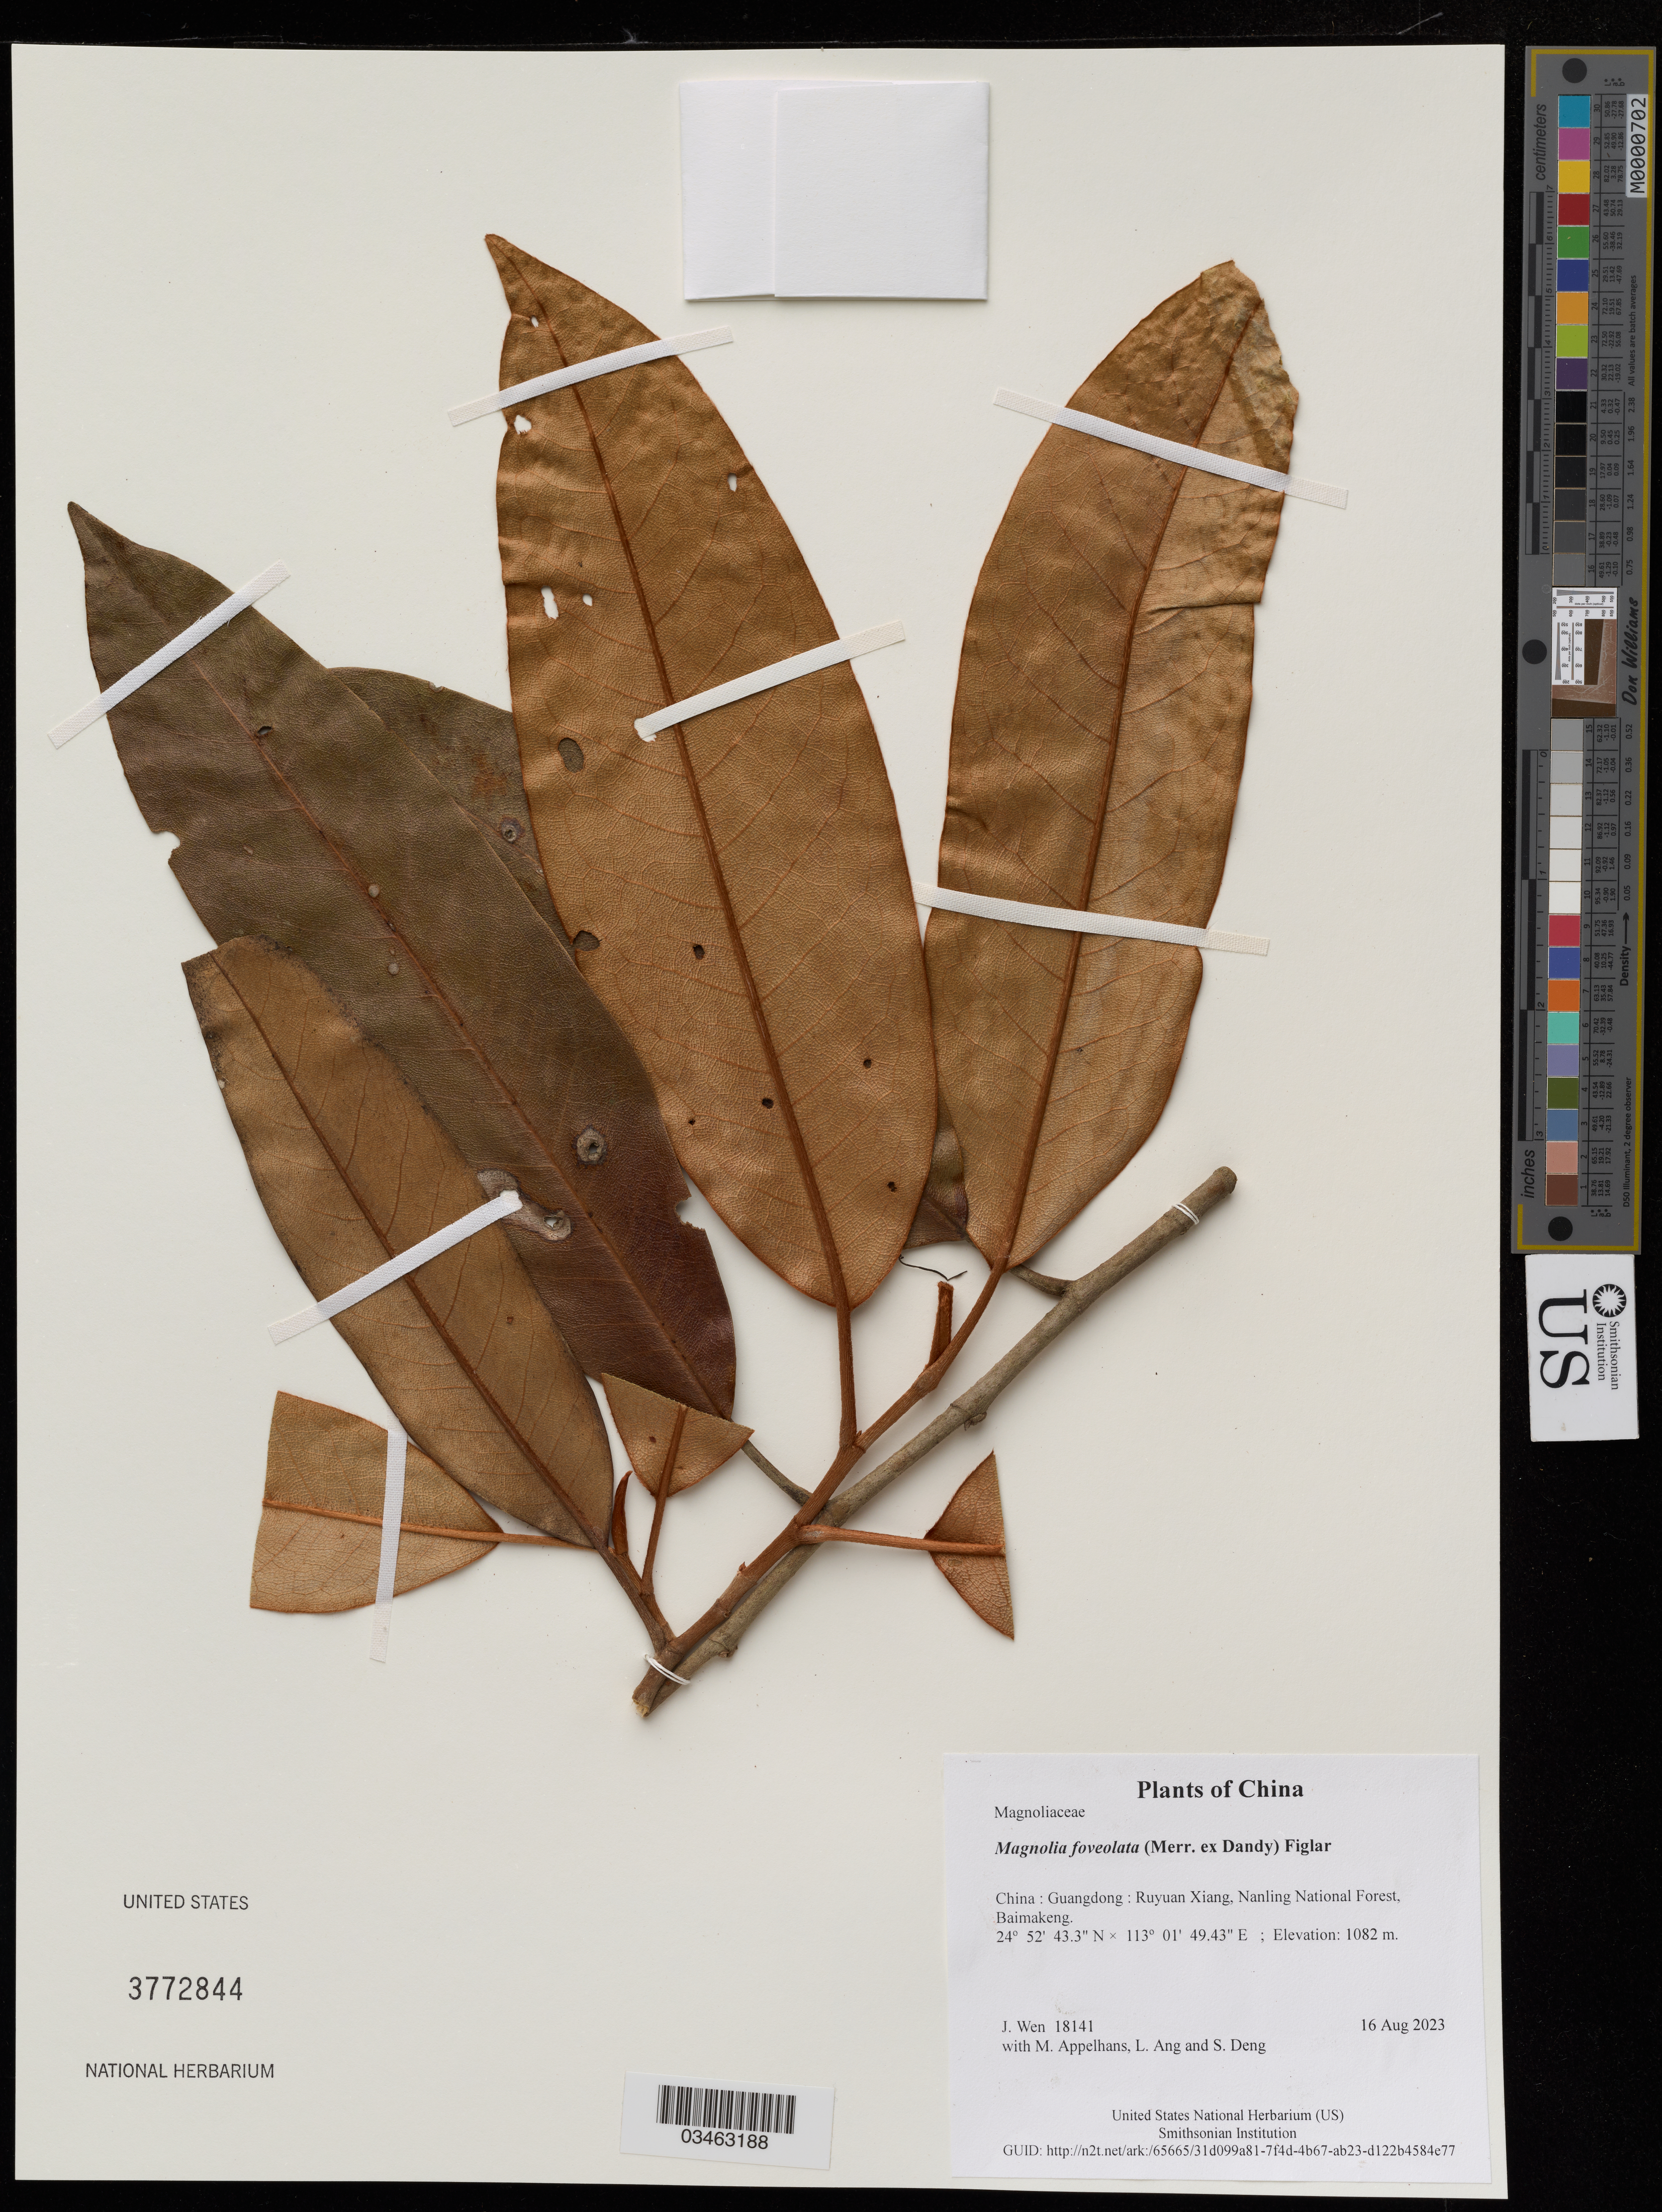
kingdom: Plantae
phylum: Tracheophyta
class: Magnoliopsida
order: Magnoliales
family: Magnoliaceae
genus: Magnolia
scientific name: Magnolia foveolata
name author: (Merr. ex Dandy) Figlar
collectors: J. Wen, M. Appelhans, L. Ang & S. Deng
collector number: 18141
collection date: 2023-08-16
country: China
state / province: Guangdong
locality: Ruyuan Xiang, Nanling National Forest, Baimakeng.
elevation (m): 1082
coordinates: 24 52 43.3 N, 113 01 49.43 E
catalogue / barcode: US 3772844